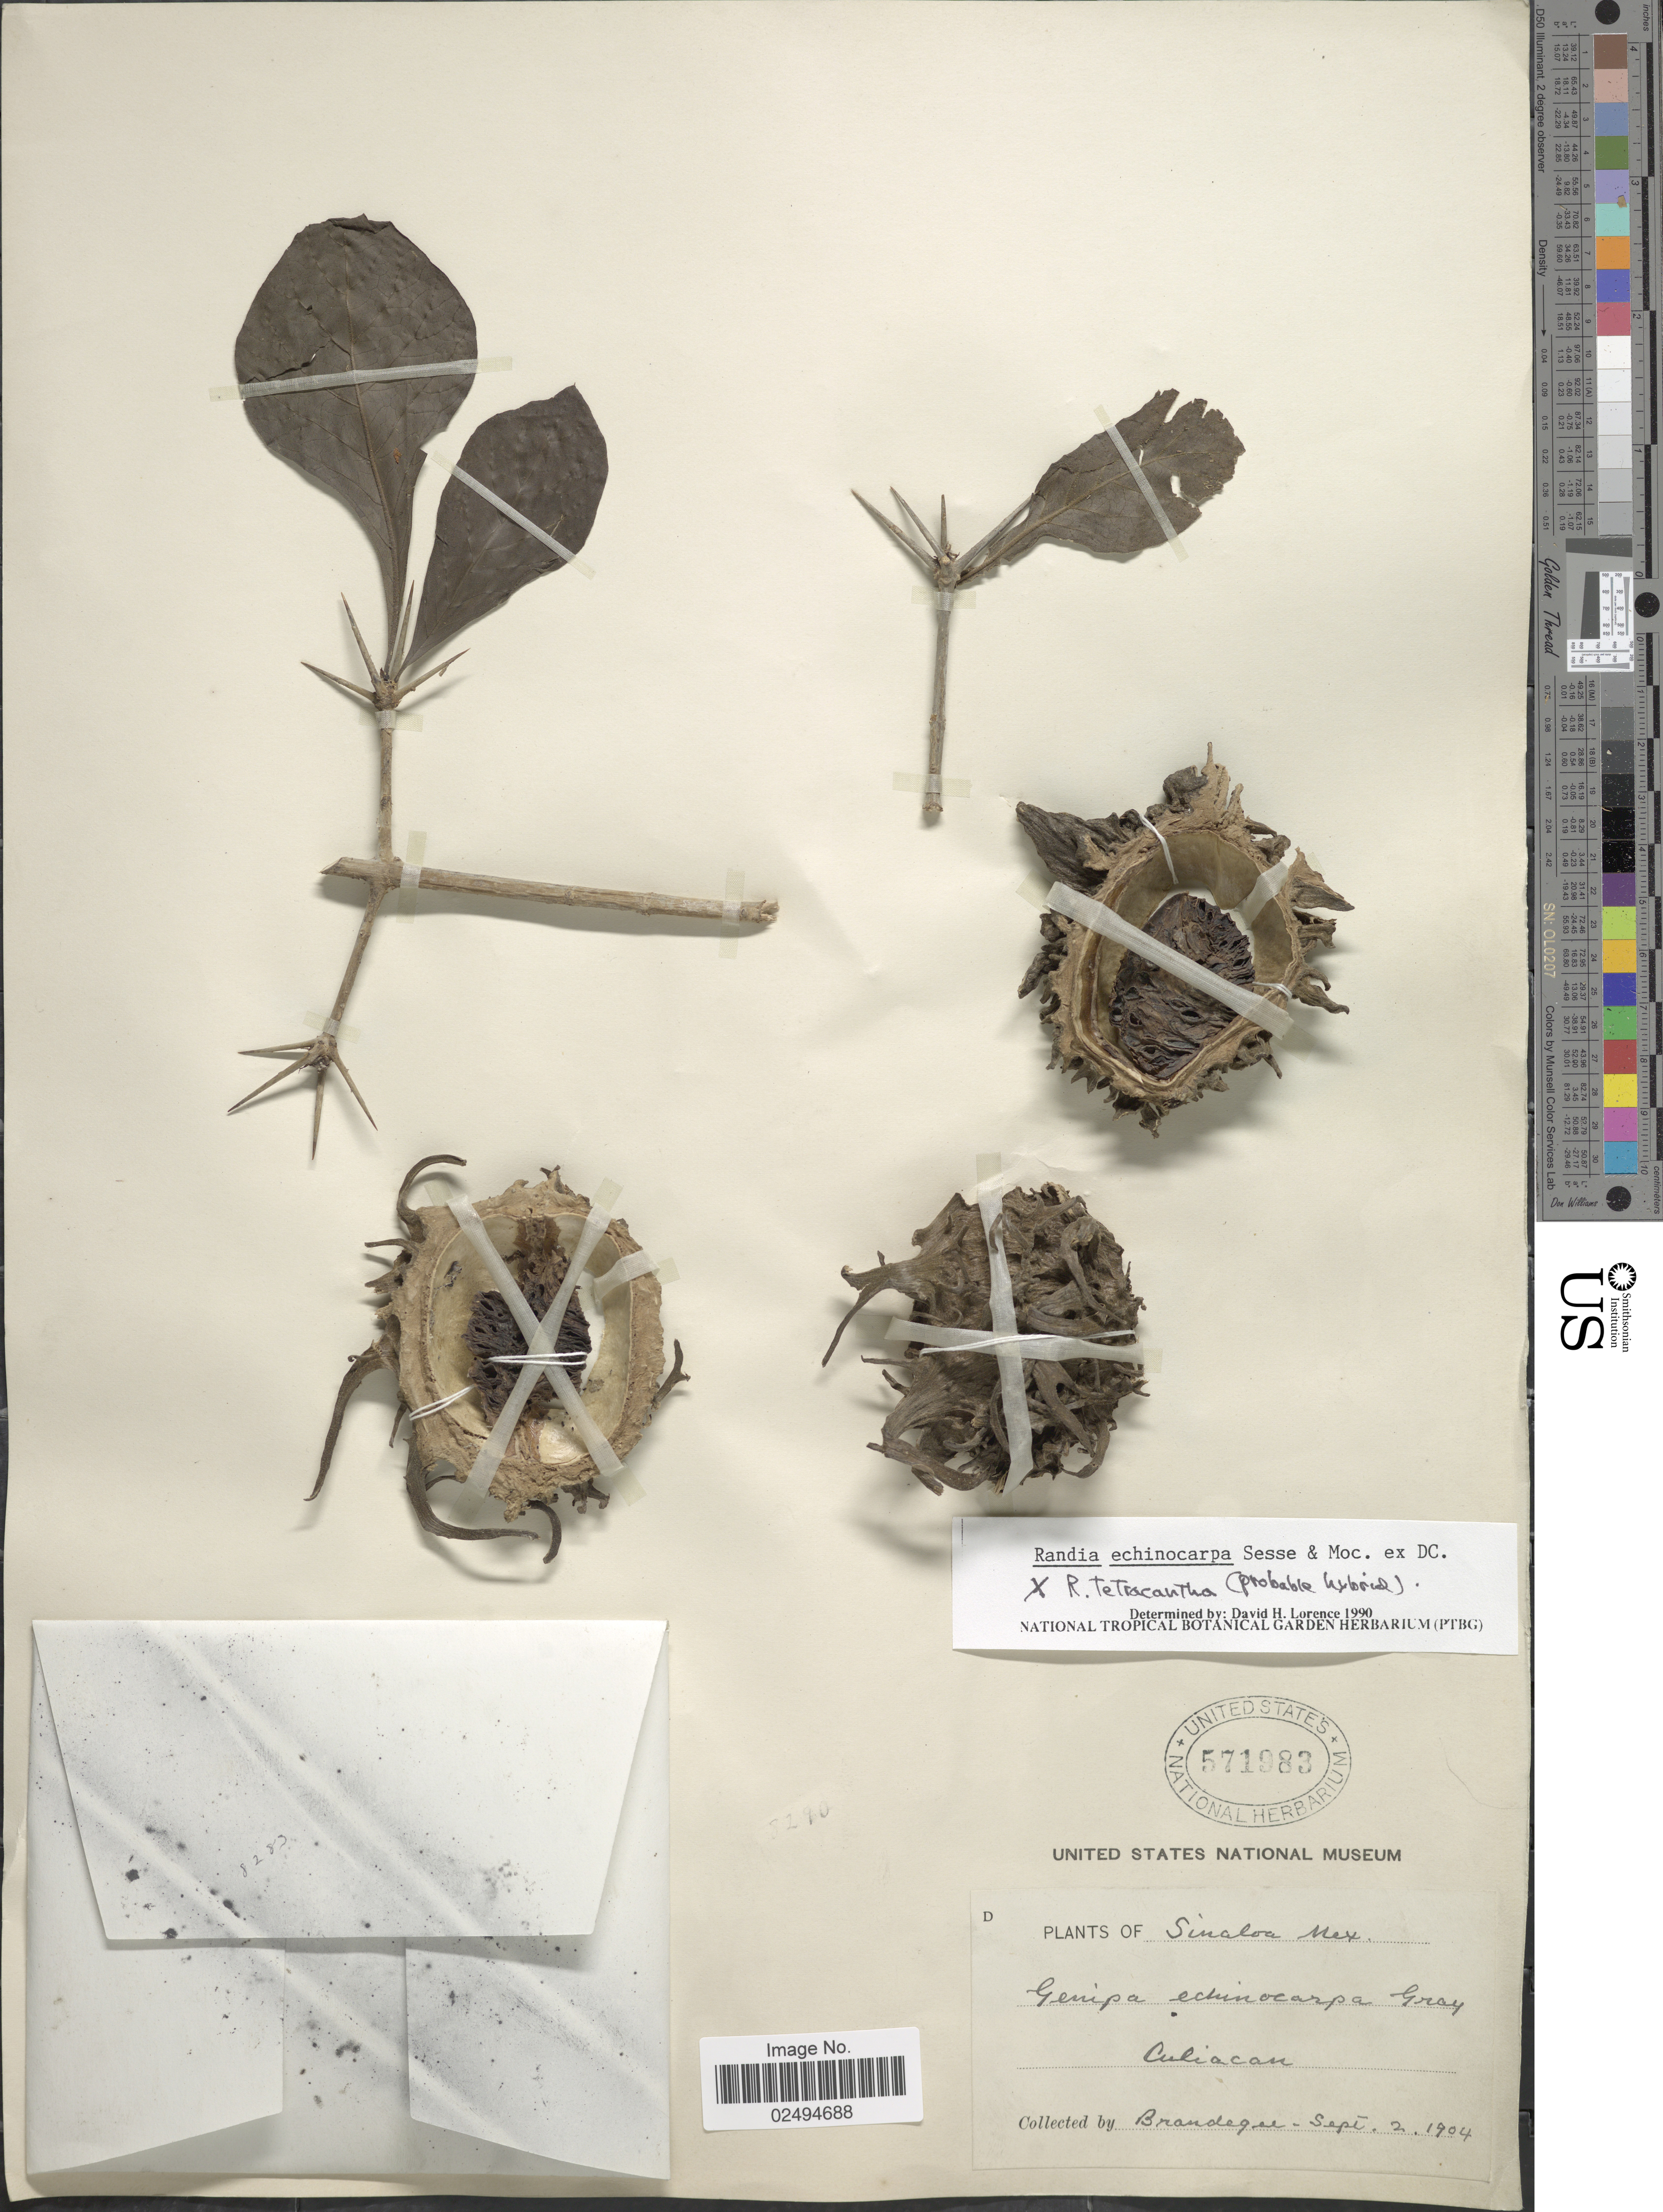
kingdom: Plantae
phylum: Tracheophyta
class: Magnoliopsida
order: Gentianales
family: Rubiaceae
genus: Randia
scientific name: Randia echinocarpa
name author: Sessé & Moc. ex DC.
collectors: -- Brandegee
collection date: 1904-09-02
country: Mexico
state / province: Sinaloa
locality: Culiacan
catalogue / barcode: US 571983